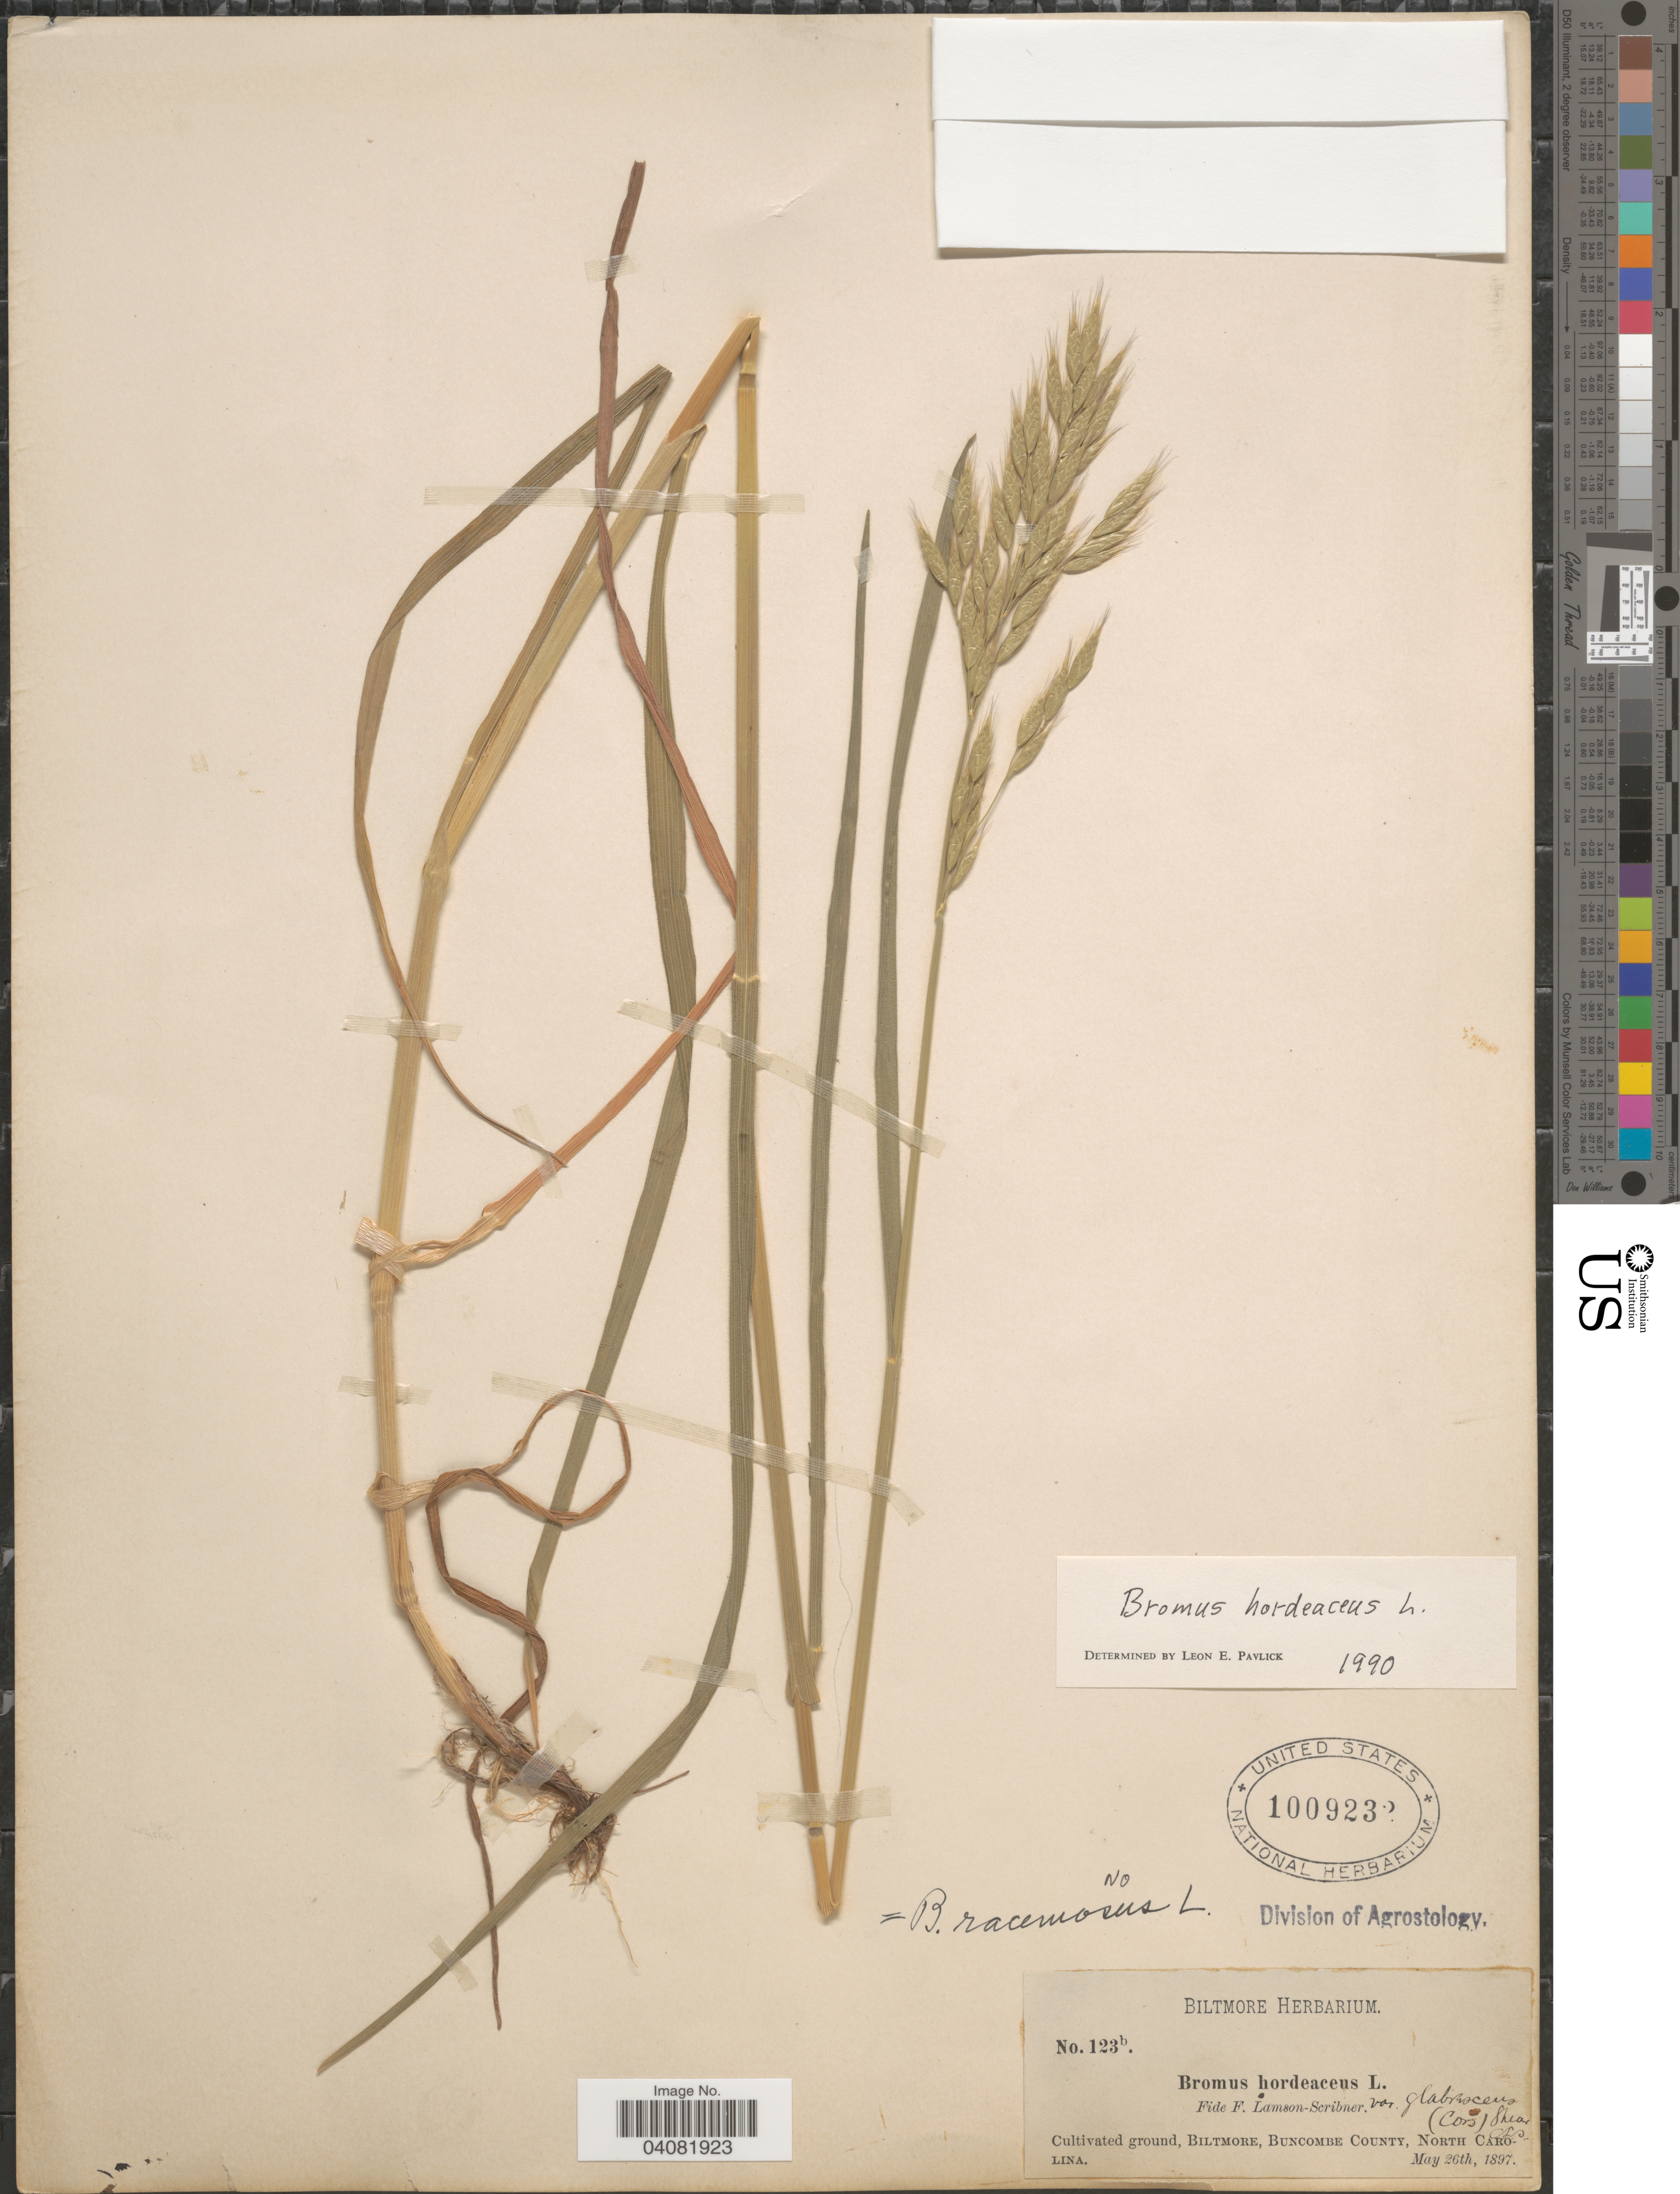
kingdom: Plantae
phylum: Tracheophyta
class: Liliopsida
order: Poales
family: Poaceae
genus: Bromus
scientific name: Bromus hordeaceus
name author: L.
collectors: ex herb. Biltmore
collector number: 123b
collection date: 1897-05-26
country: United States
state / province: North Carolina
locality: Cultivated ground, Biltmore, Buncombe County.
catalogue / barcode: US 1009232